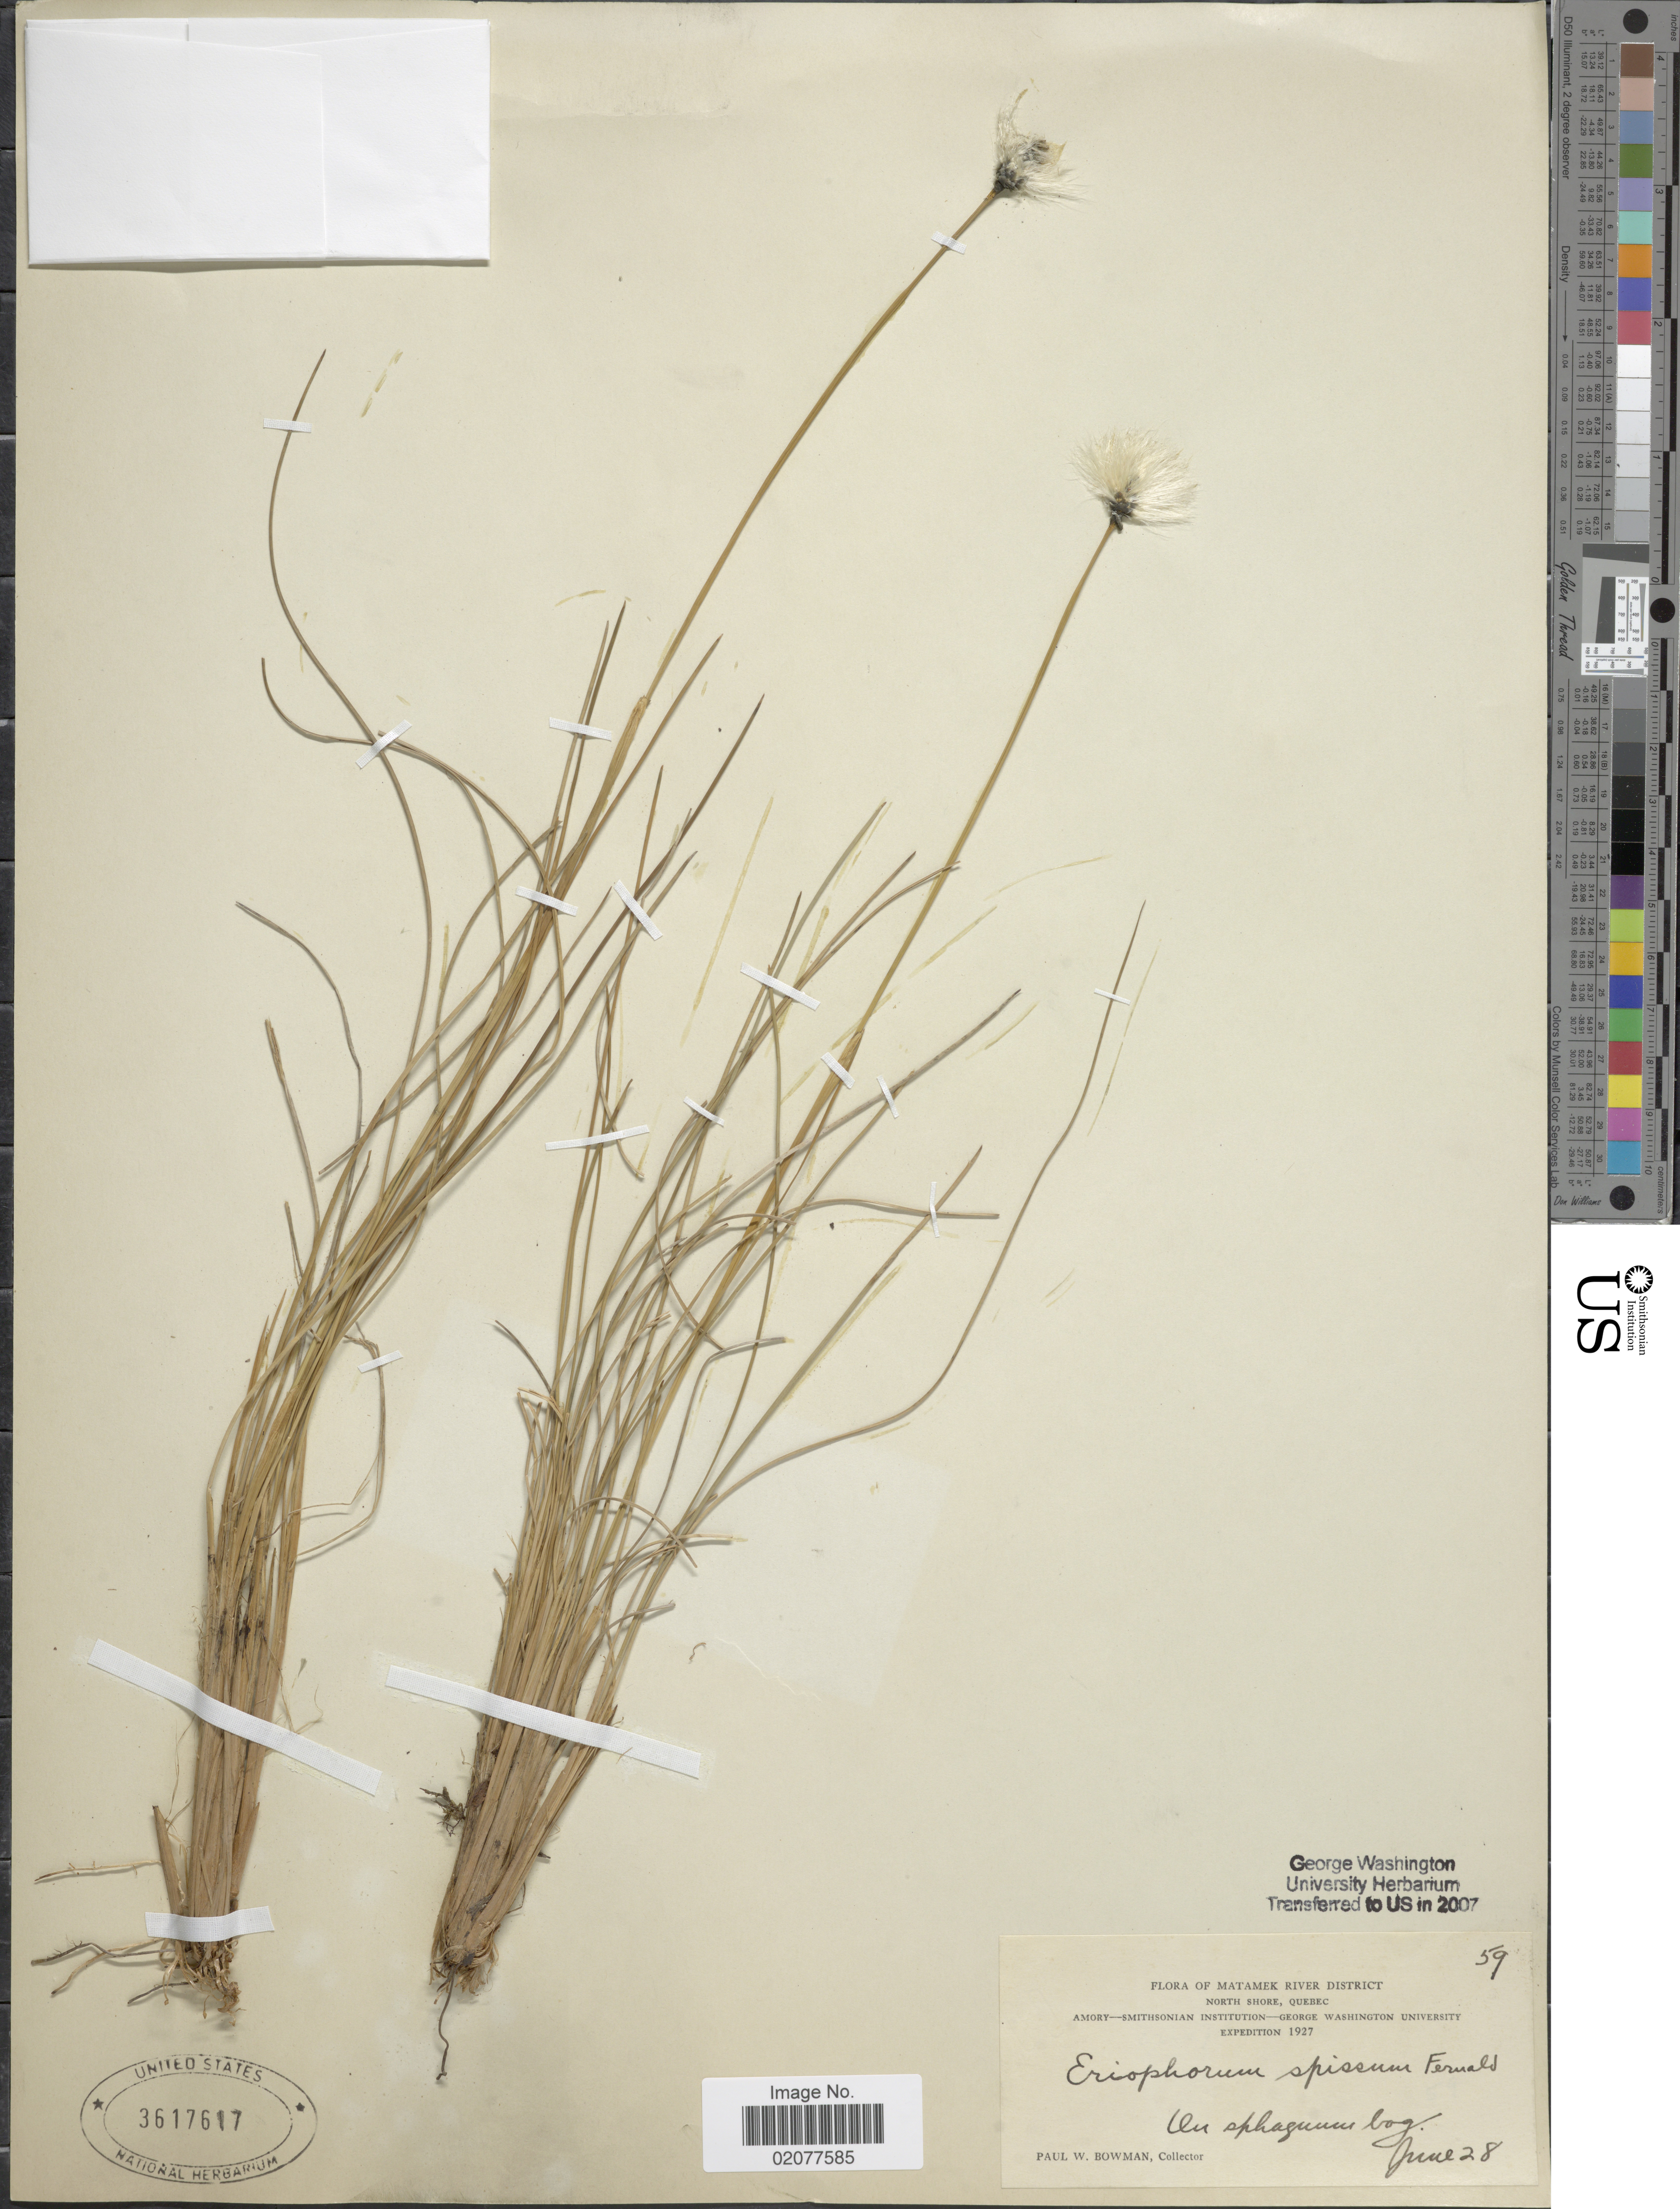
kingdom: Plantae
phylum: Tracheophyta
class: Liliopsida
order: Poales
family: Cyperaceae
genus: Eriophorum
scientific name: Eriophorum spissum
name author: Fernald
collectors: P. Bowman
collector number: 59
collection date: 1927-06-28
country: United States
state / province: Alaska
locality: Matamek River District.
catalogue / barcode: US 3617617